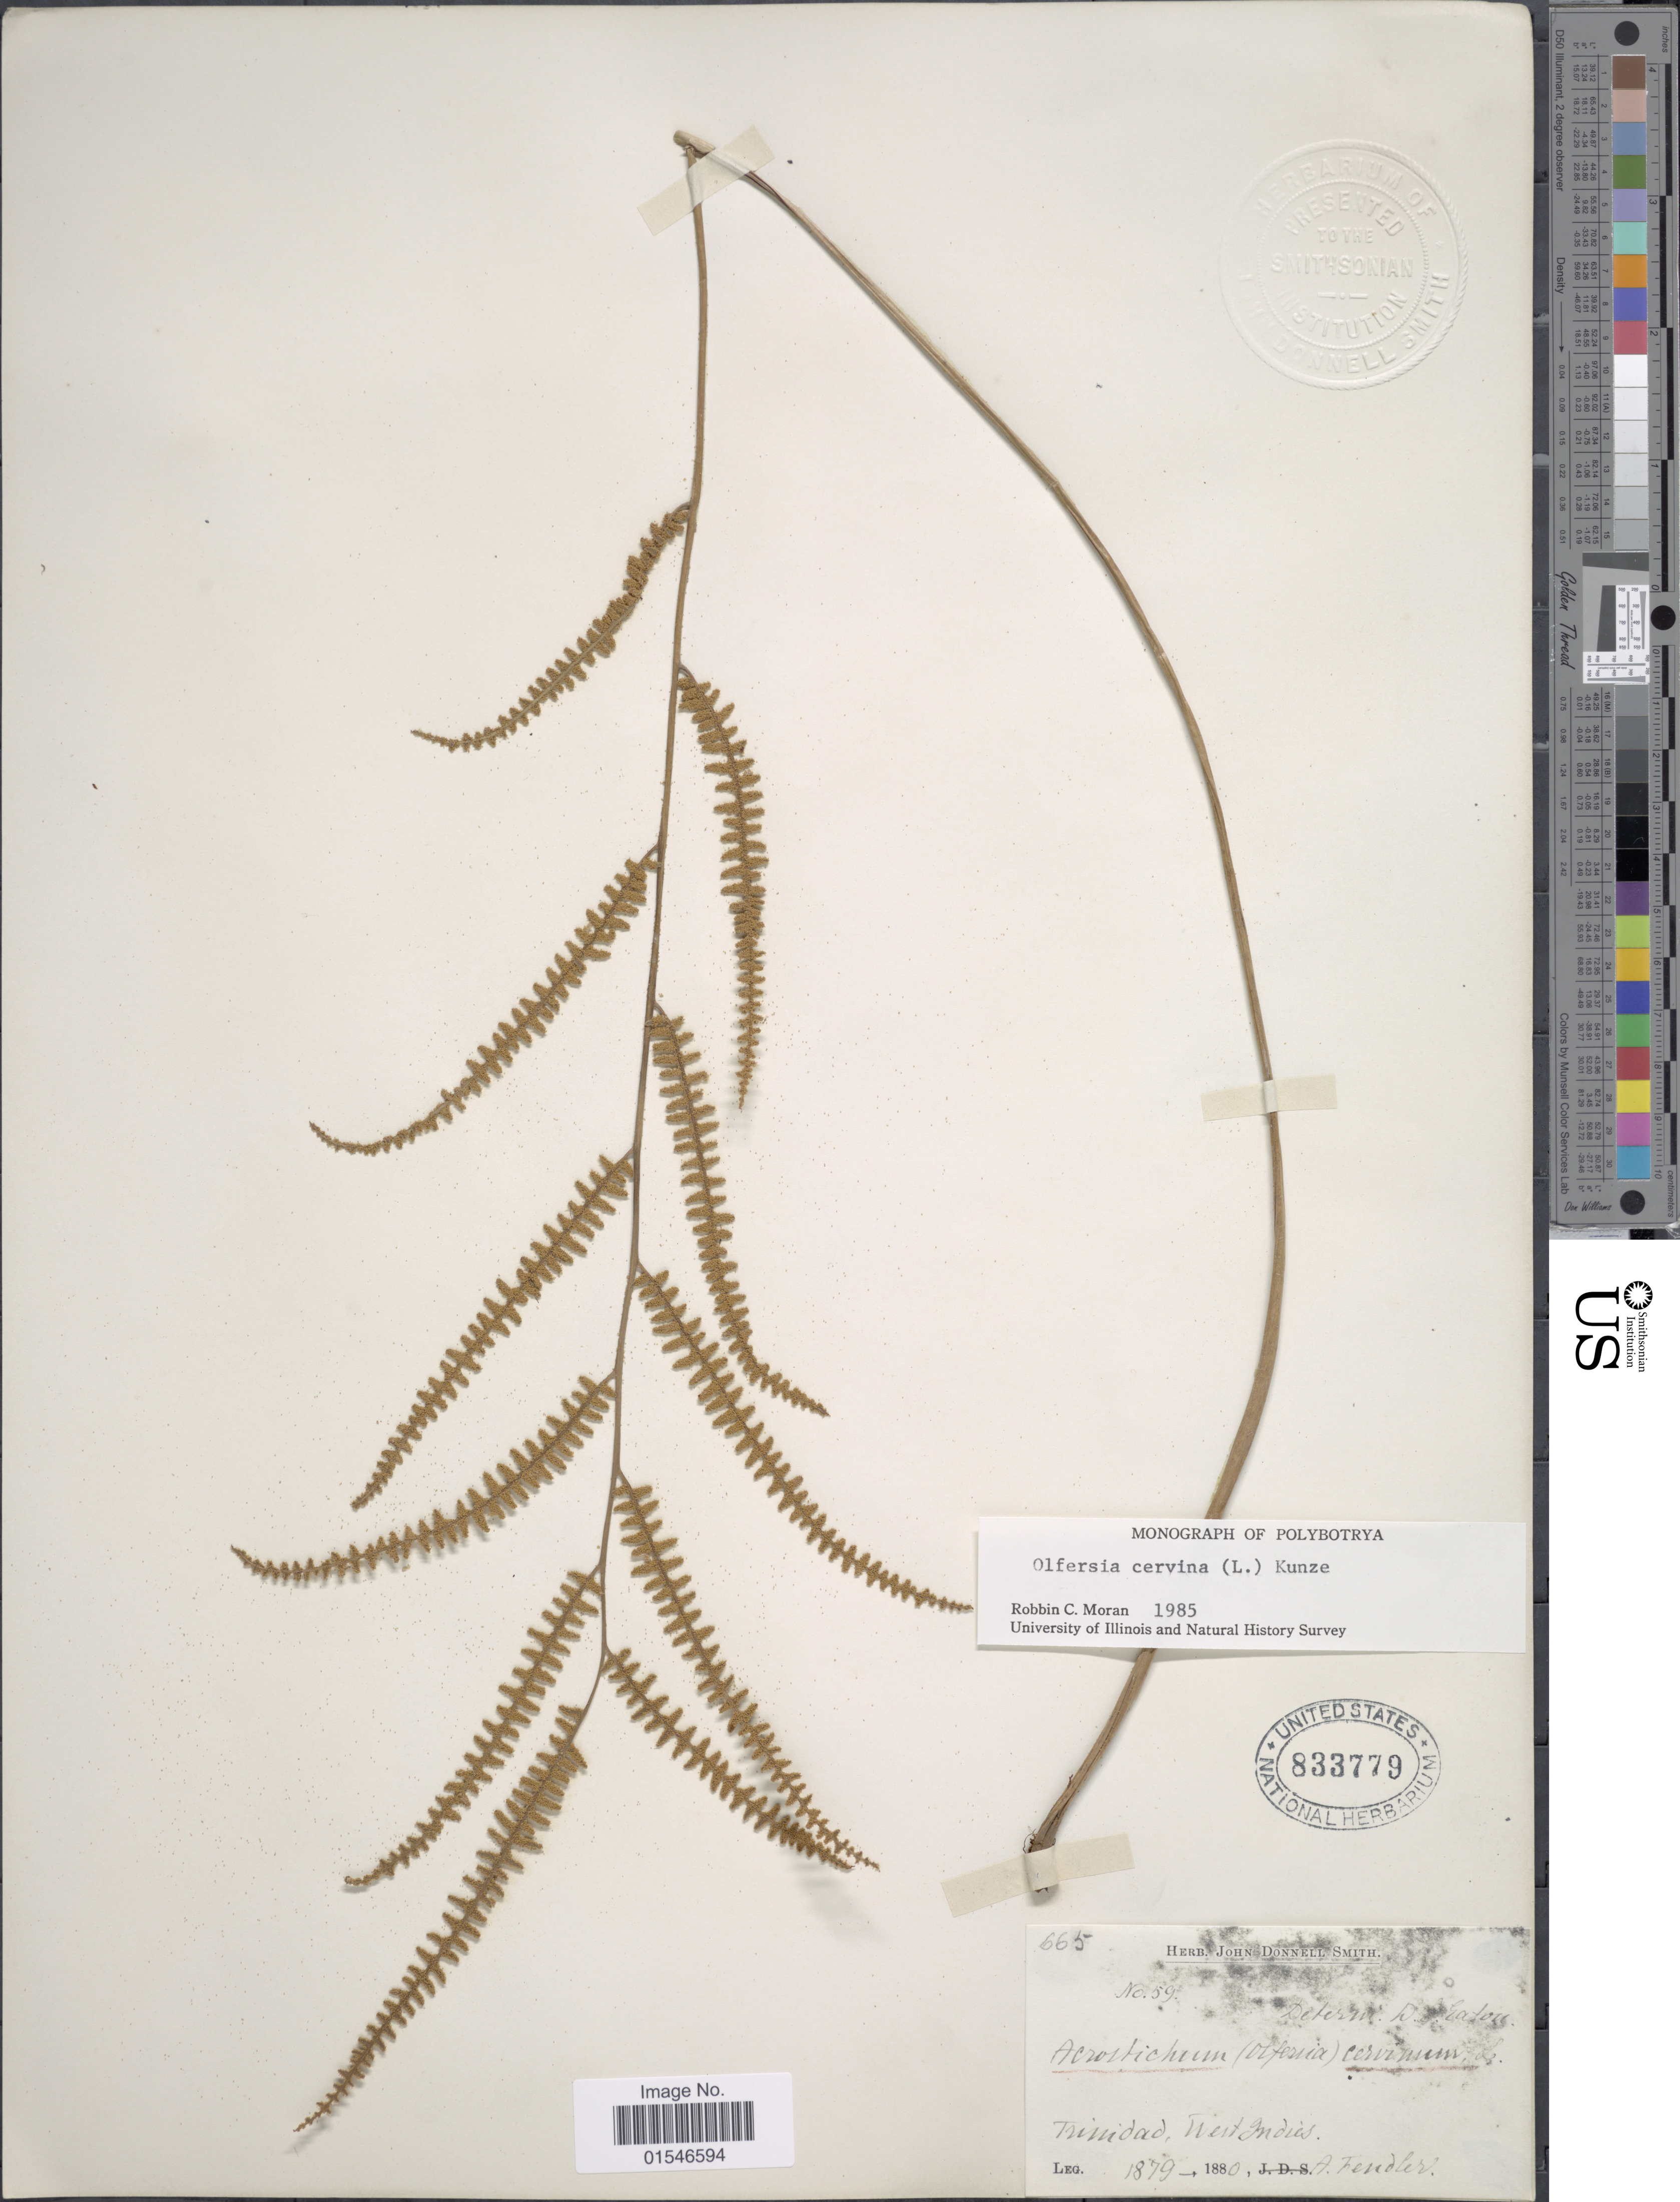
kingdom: Plantae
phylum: Tracheophyta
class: Polypodiopsida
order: Polypodiales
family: Dryopteridaceae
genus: Olfersia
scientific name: Olfersia cervina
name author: (L.) Kunze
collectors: A. Fendler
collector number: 59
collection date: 1879/1880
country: Trinidad and Tobago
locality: Trinidad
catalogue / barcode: US 833779